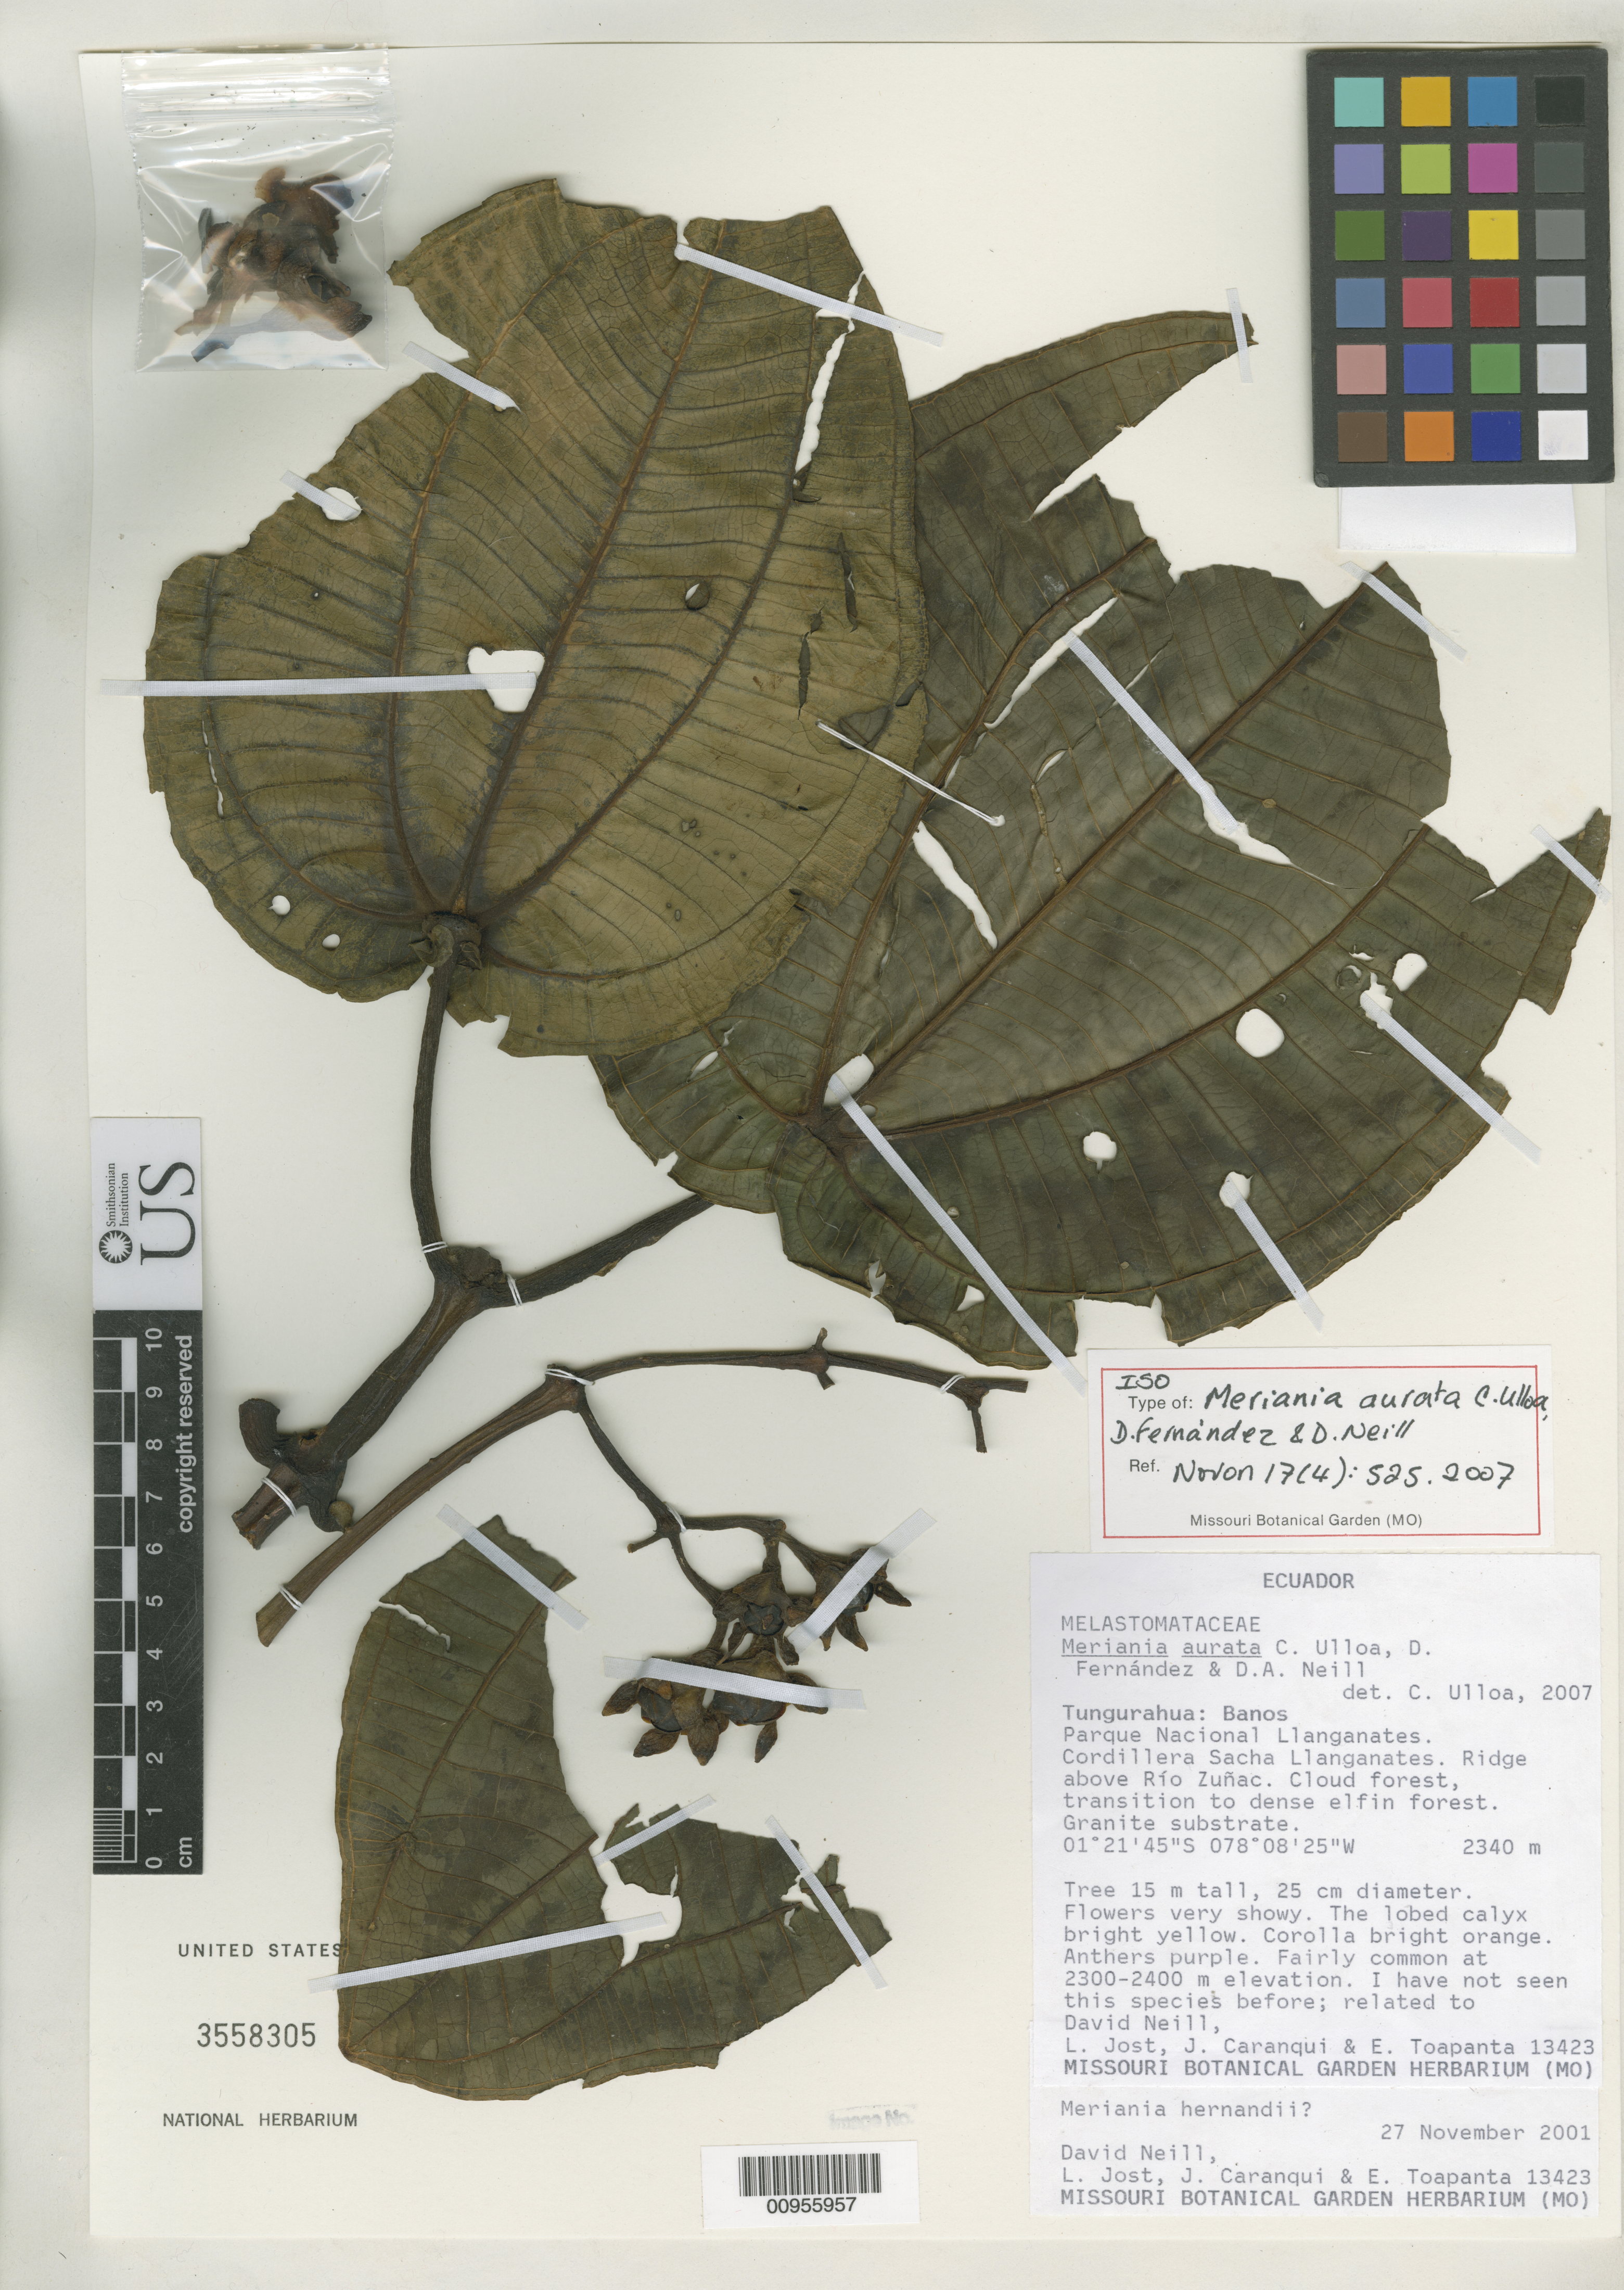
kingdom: Plantae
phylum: Tracheophyta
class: Magnoliopsida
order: Myrtales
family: Melastomataceae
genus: Meriania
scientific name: Meriania aurata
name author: C. Ulloa et al.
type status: Isotype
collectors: D. A. Neill, L. Jost, J. Caranqui & E. Toapanta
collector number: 13423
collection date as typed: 27 Nov 2001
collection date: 2001-11-27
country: Ecuador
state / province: Tungurahua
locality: Tungurahua: Banos. Parque Nacional Llanganates. Cordillera Sacha Llanganates. Ridge above Río Zuñac.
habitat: Cloud forest, transition to dense elfin forest. Granite substrate.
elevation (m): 2340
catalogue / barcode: US 3558305